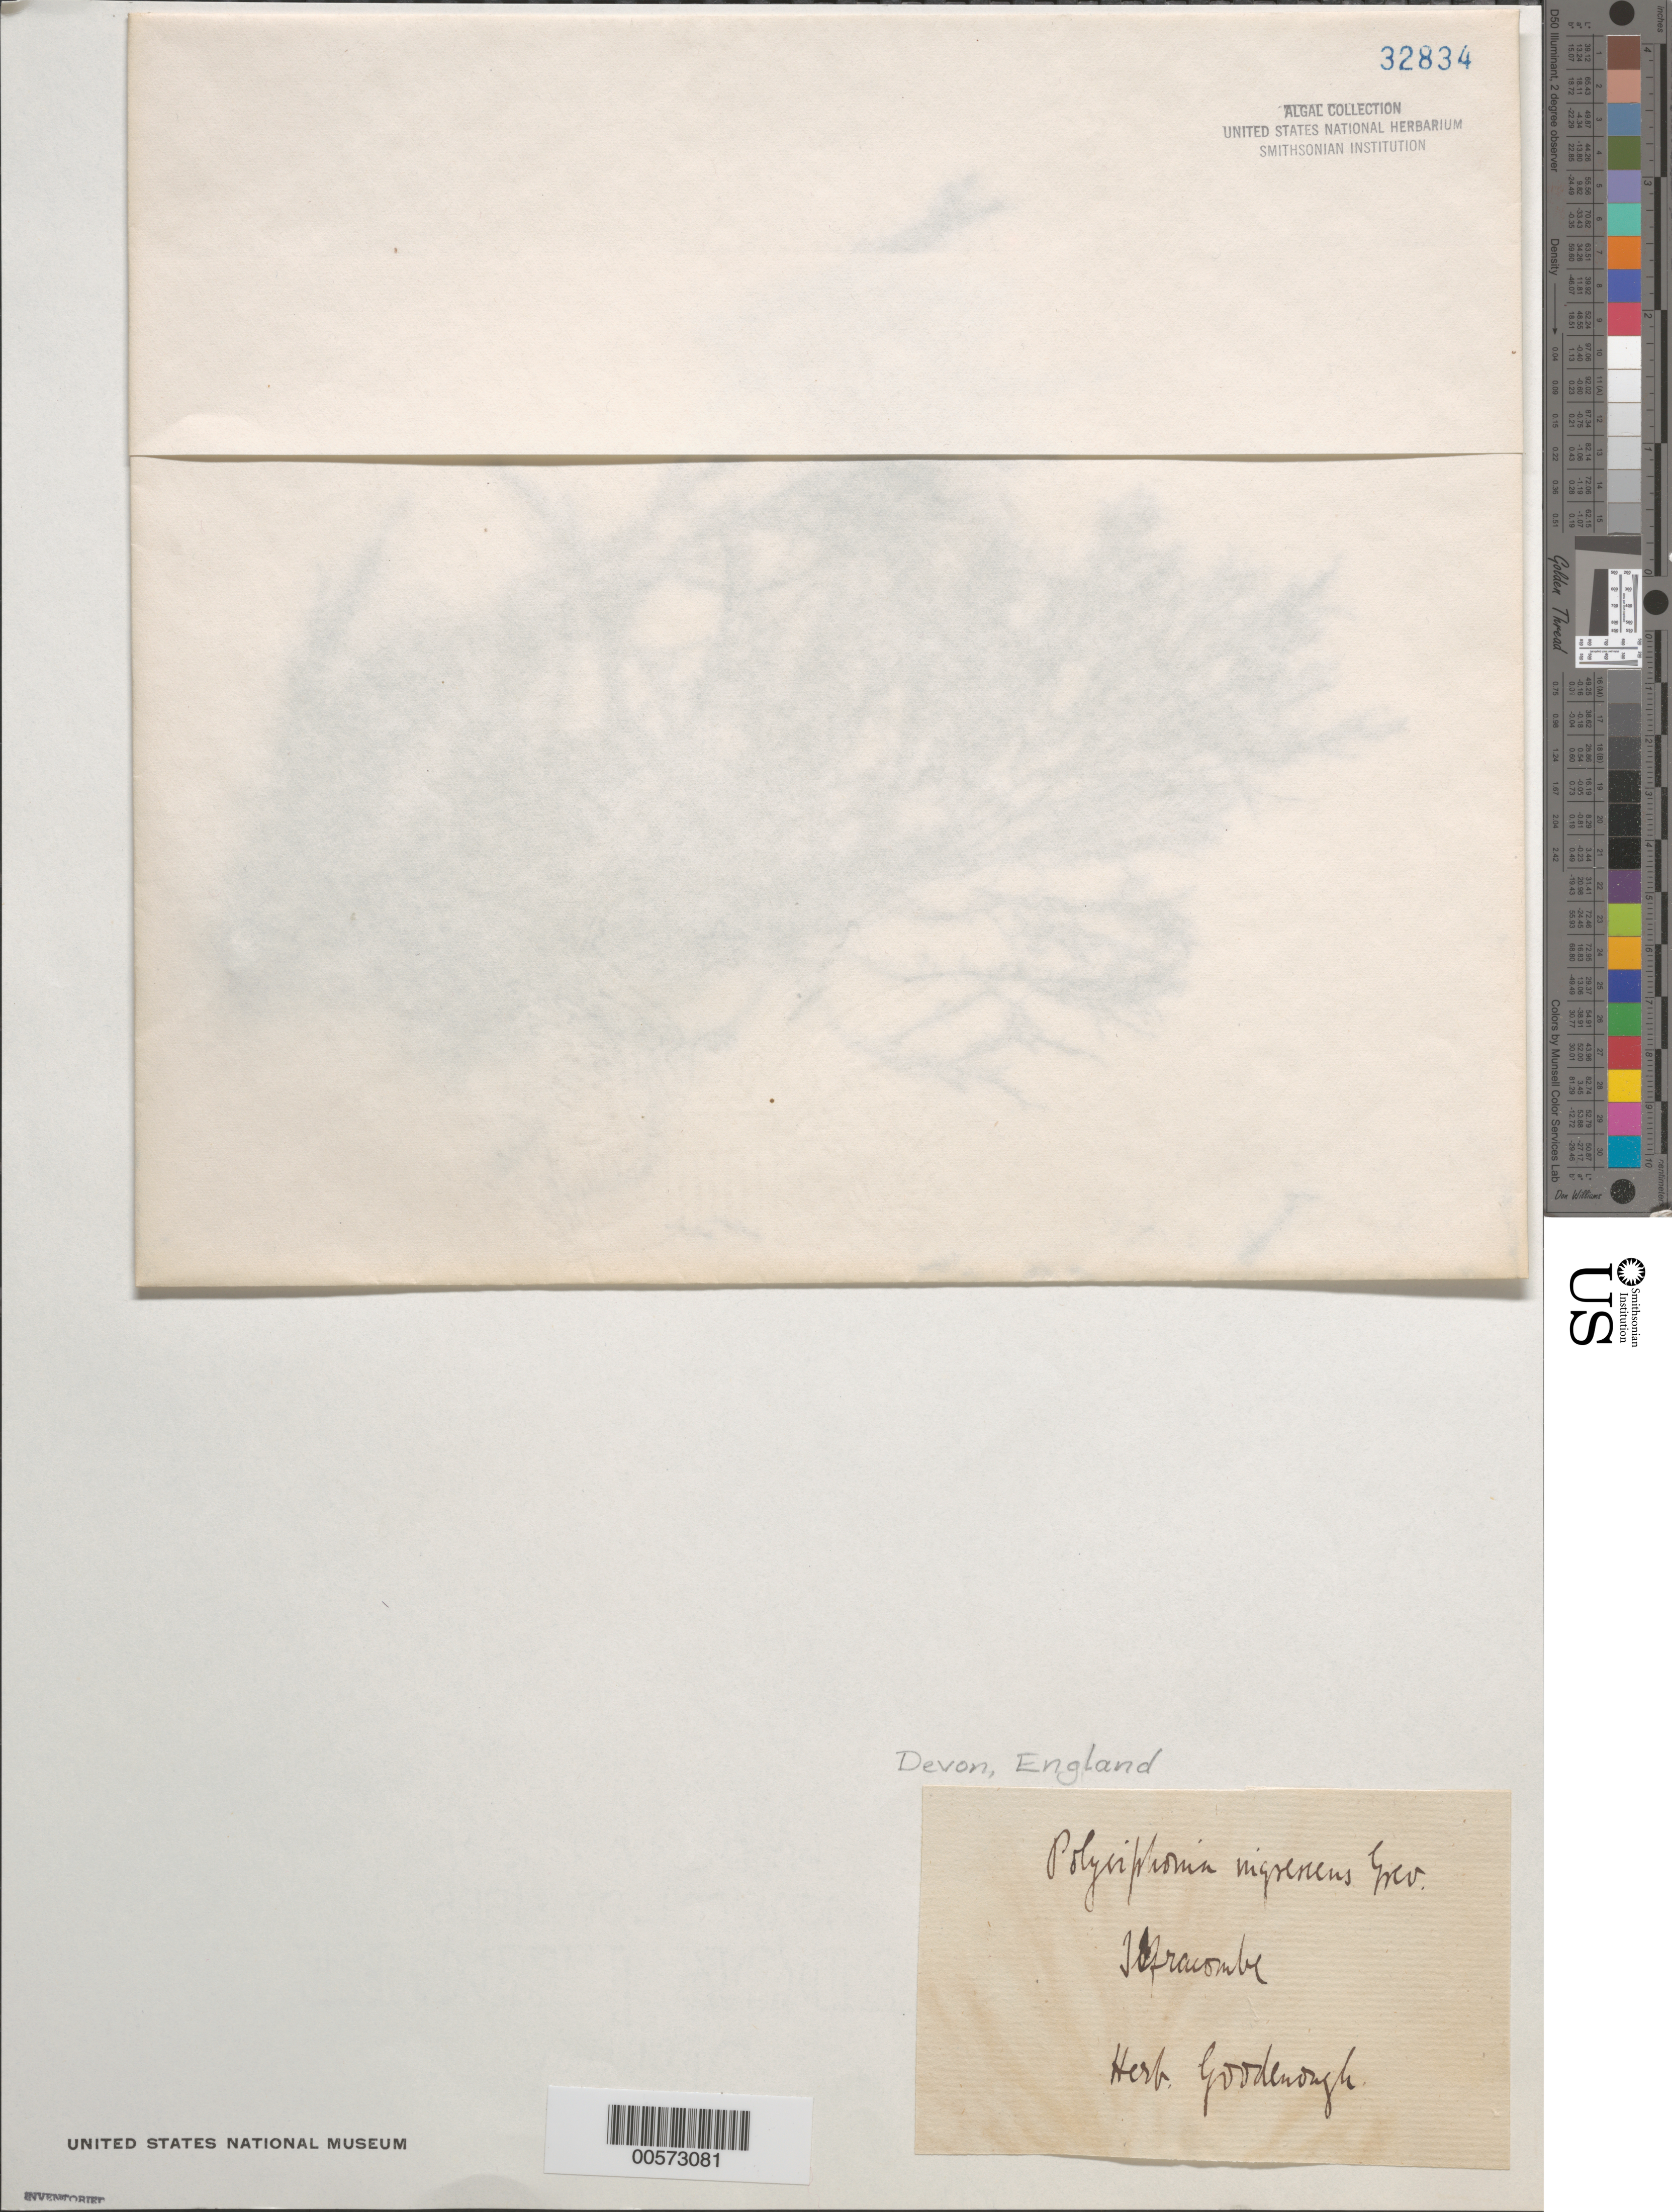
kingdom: Plantae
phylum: Rhodophyta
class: Florideophyceae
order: Ceramiales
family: Rhodomelaceae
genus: Vertebrata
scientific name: Vertebrata fucoides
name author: (Hudson) Kuntze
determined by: Algae name updating Project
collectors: S. Goodenough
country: United Kingdom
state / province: England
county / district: Devon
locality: Ilfracombe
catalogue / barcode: US 32834